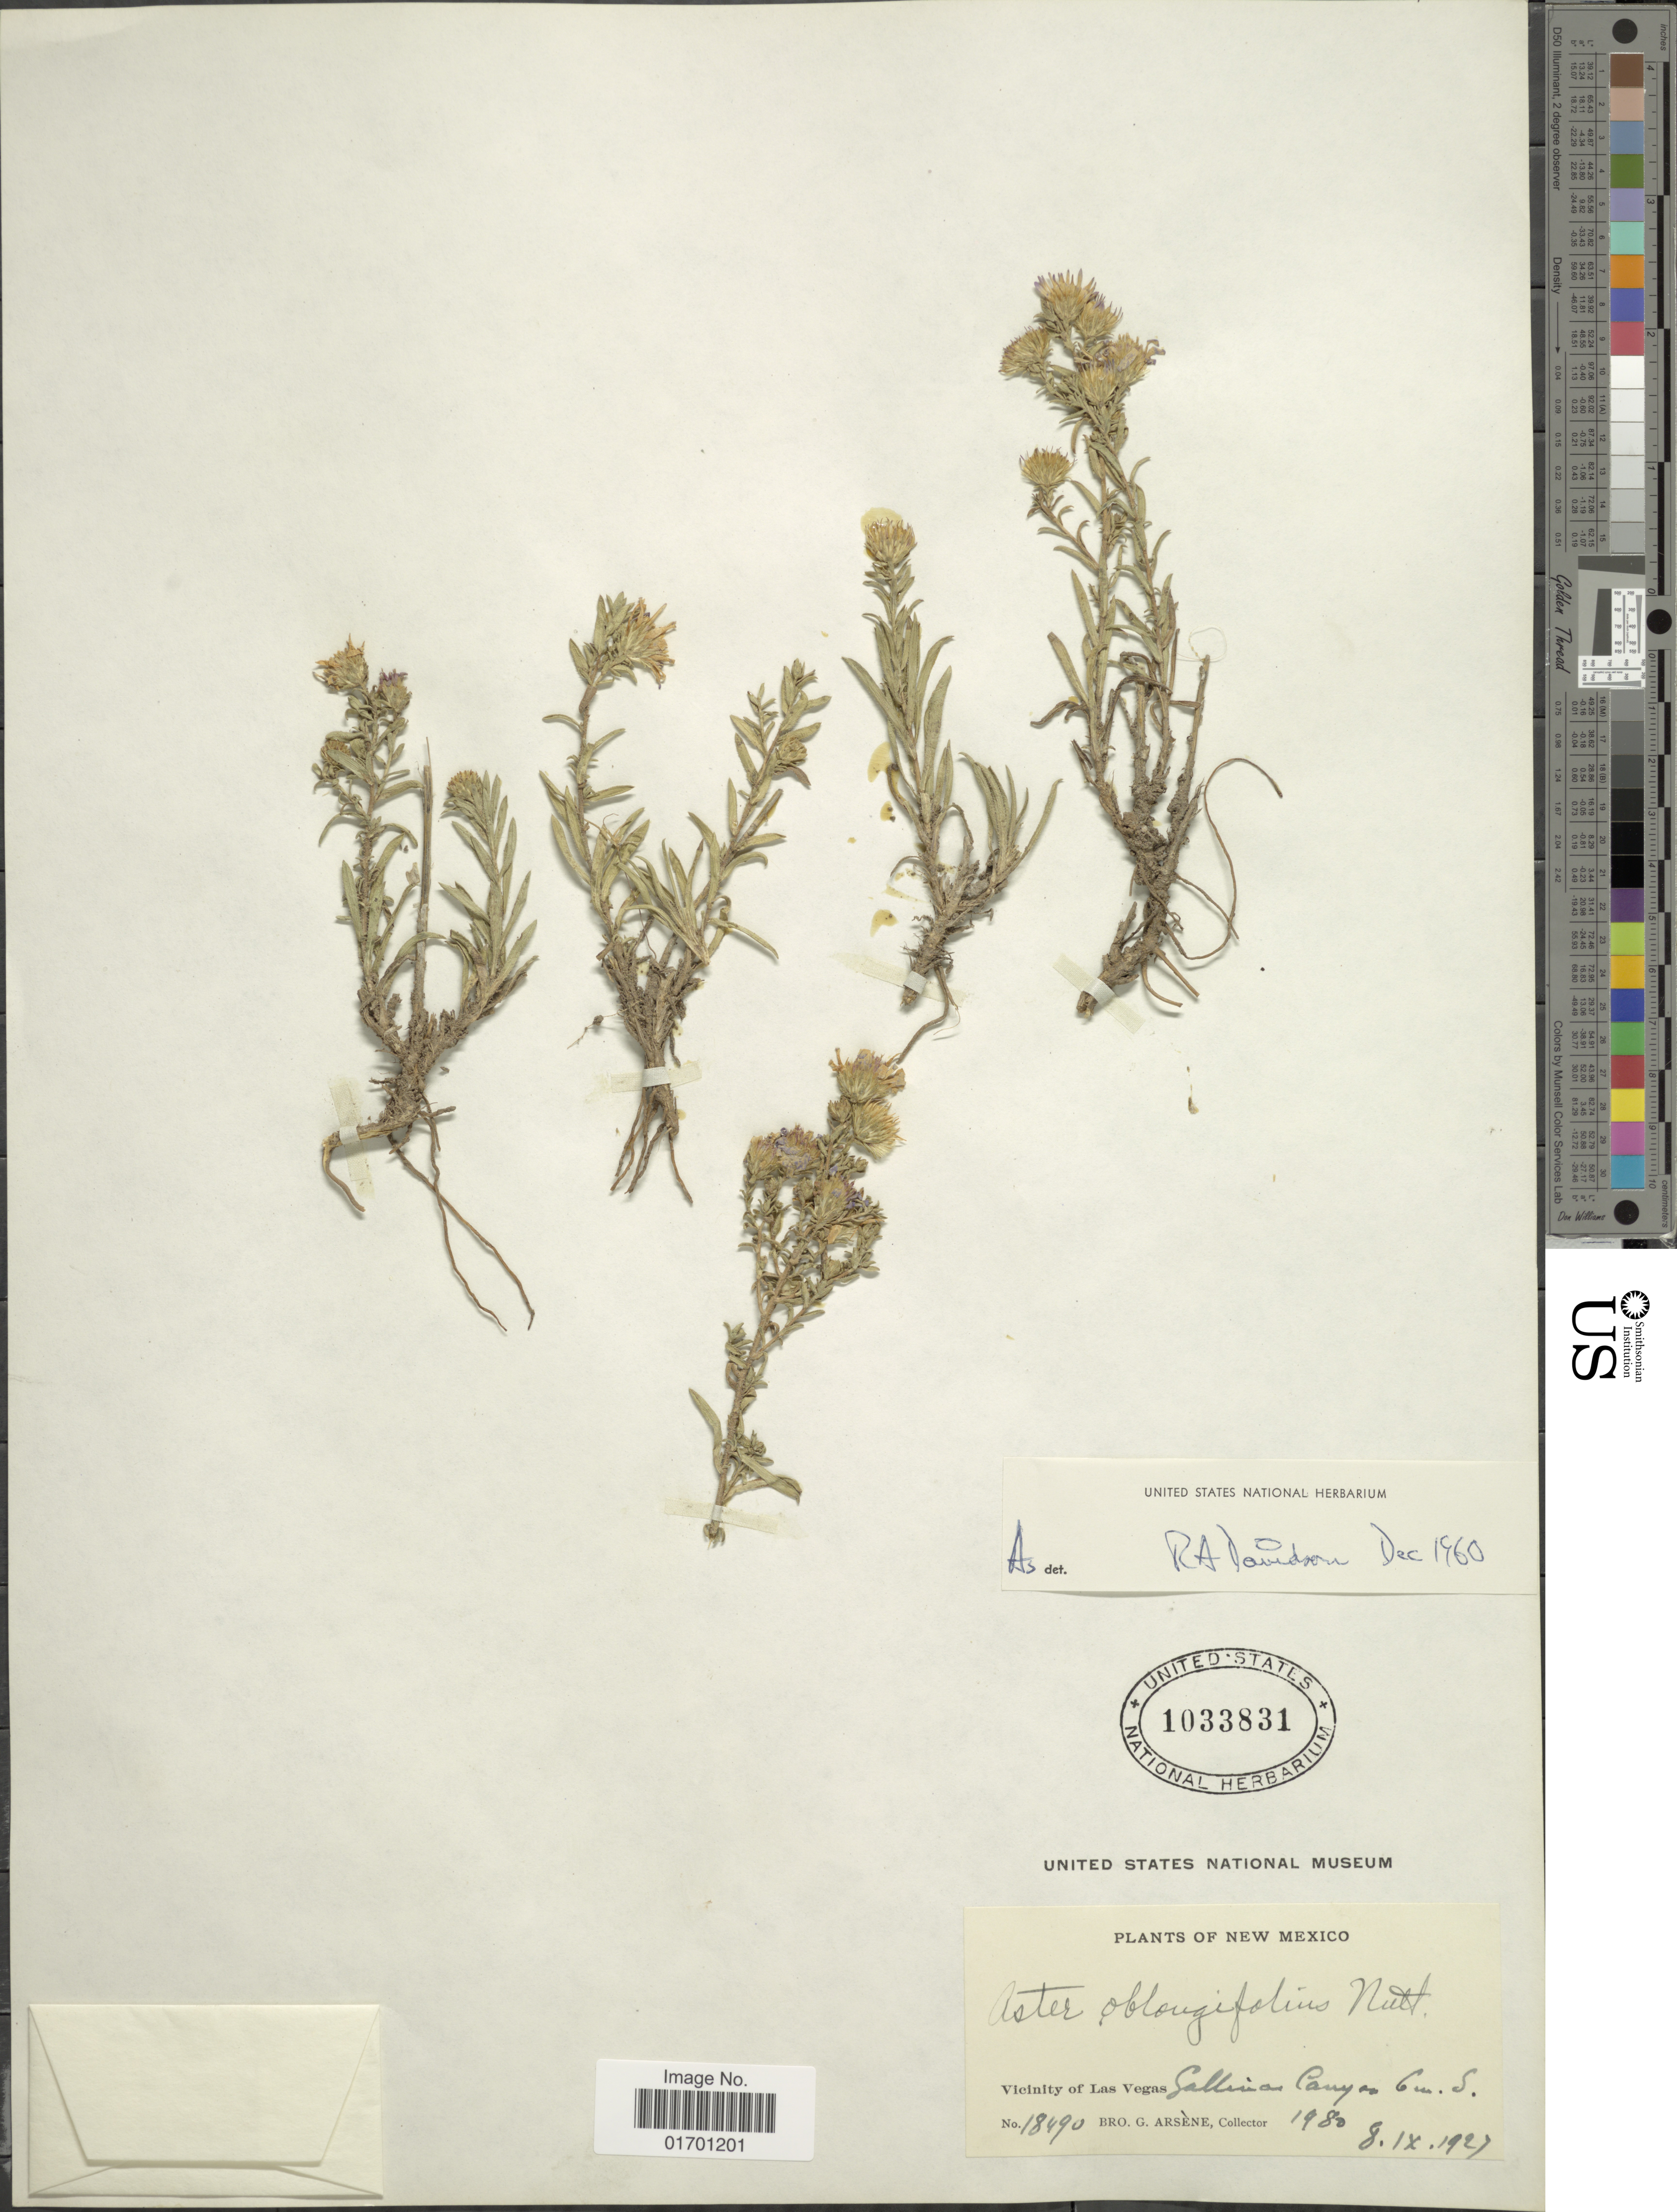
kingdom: Plantae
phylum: Tracheophyta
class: Magnoliopsida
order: Asterales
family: Asteraceae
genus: Symphyotrichum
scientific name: Symphyotrichum oblongifolium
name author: (Nutt.) G.L. Nesom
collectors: Bro. G. Arsène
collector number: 18490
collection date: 1927-09-08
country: United States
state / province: New Mexico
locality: Vicinity of Las Vegas, Gallinas Canyon 6 m. S.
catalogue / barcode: US 1033831